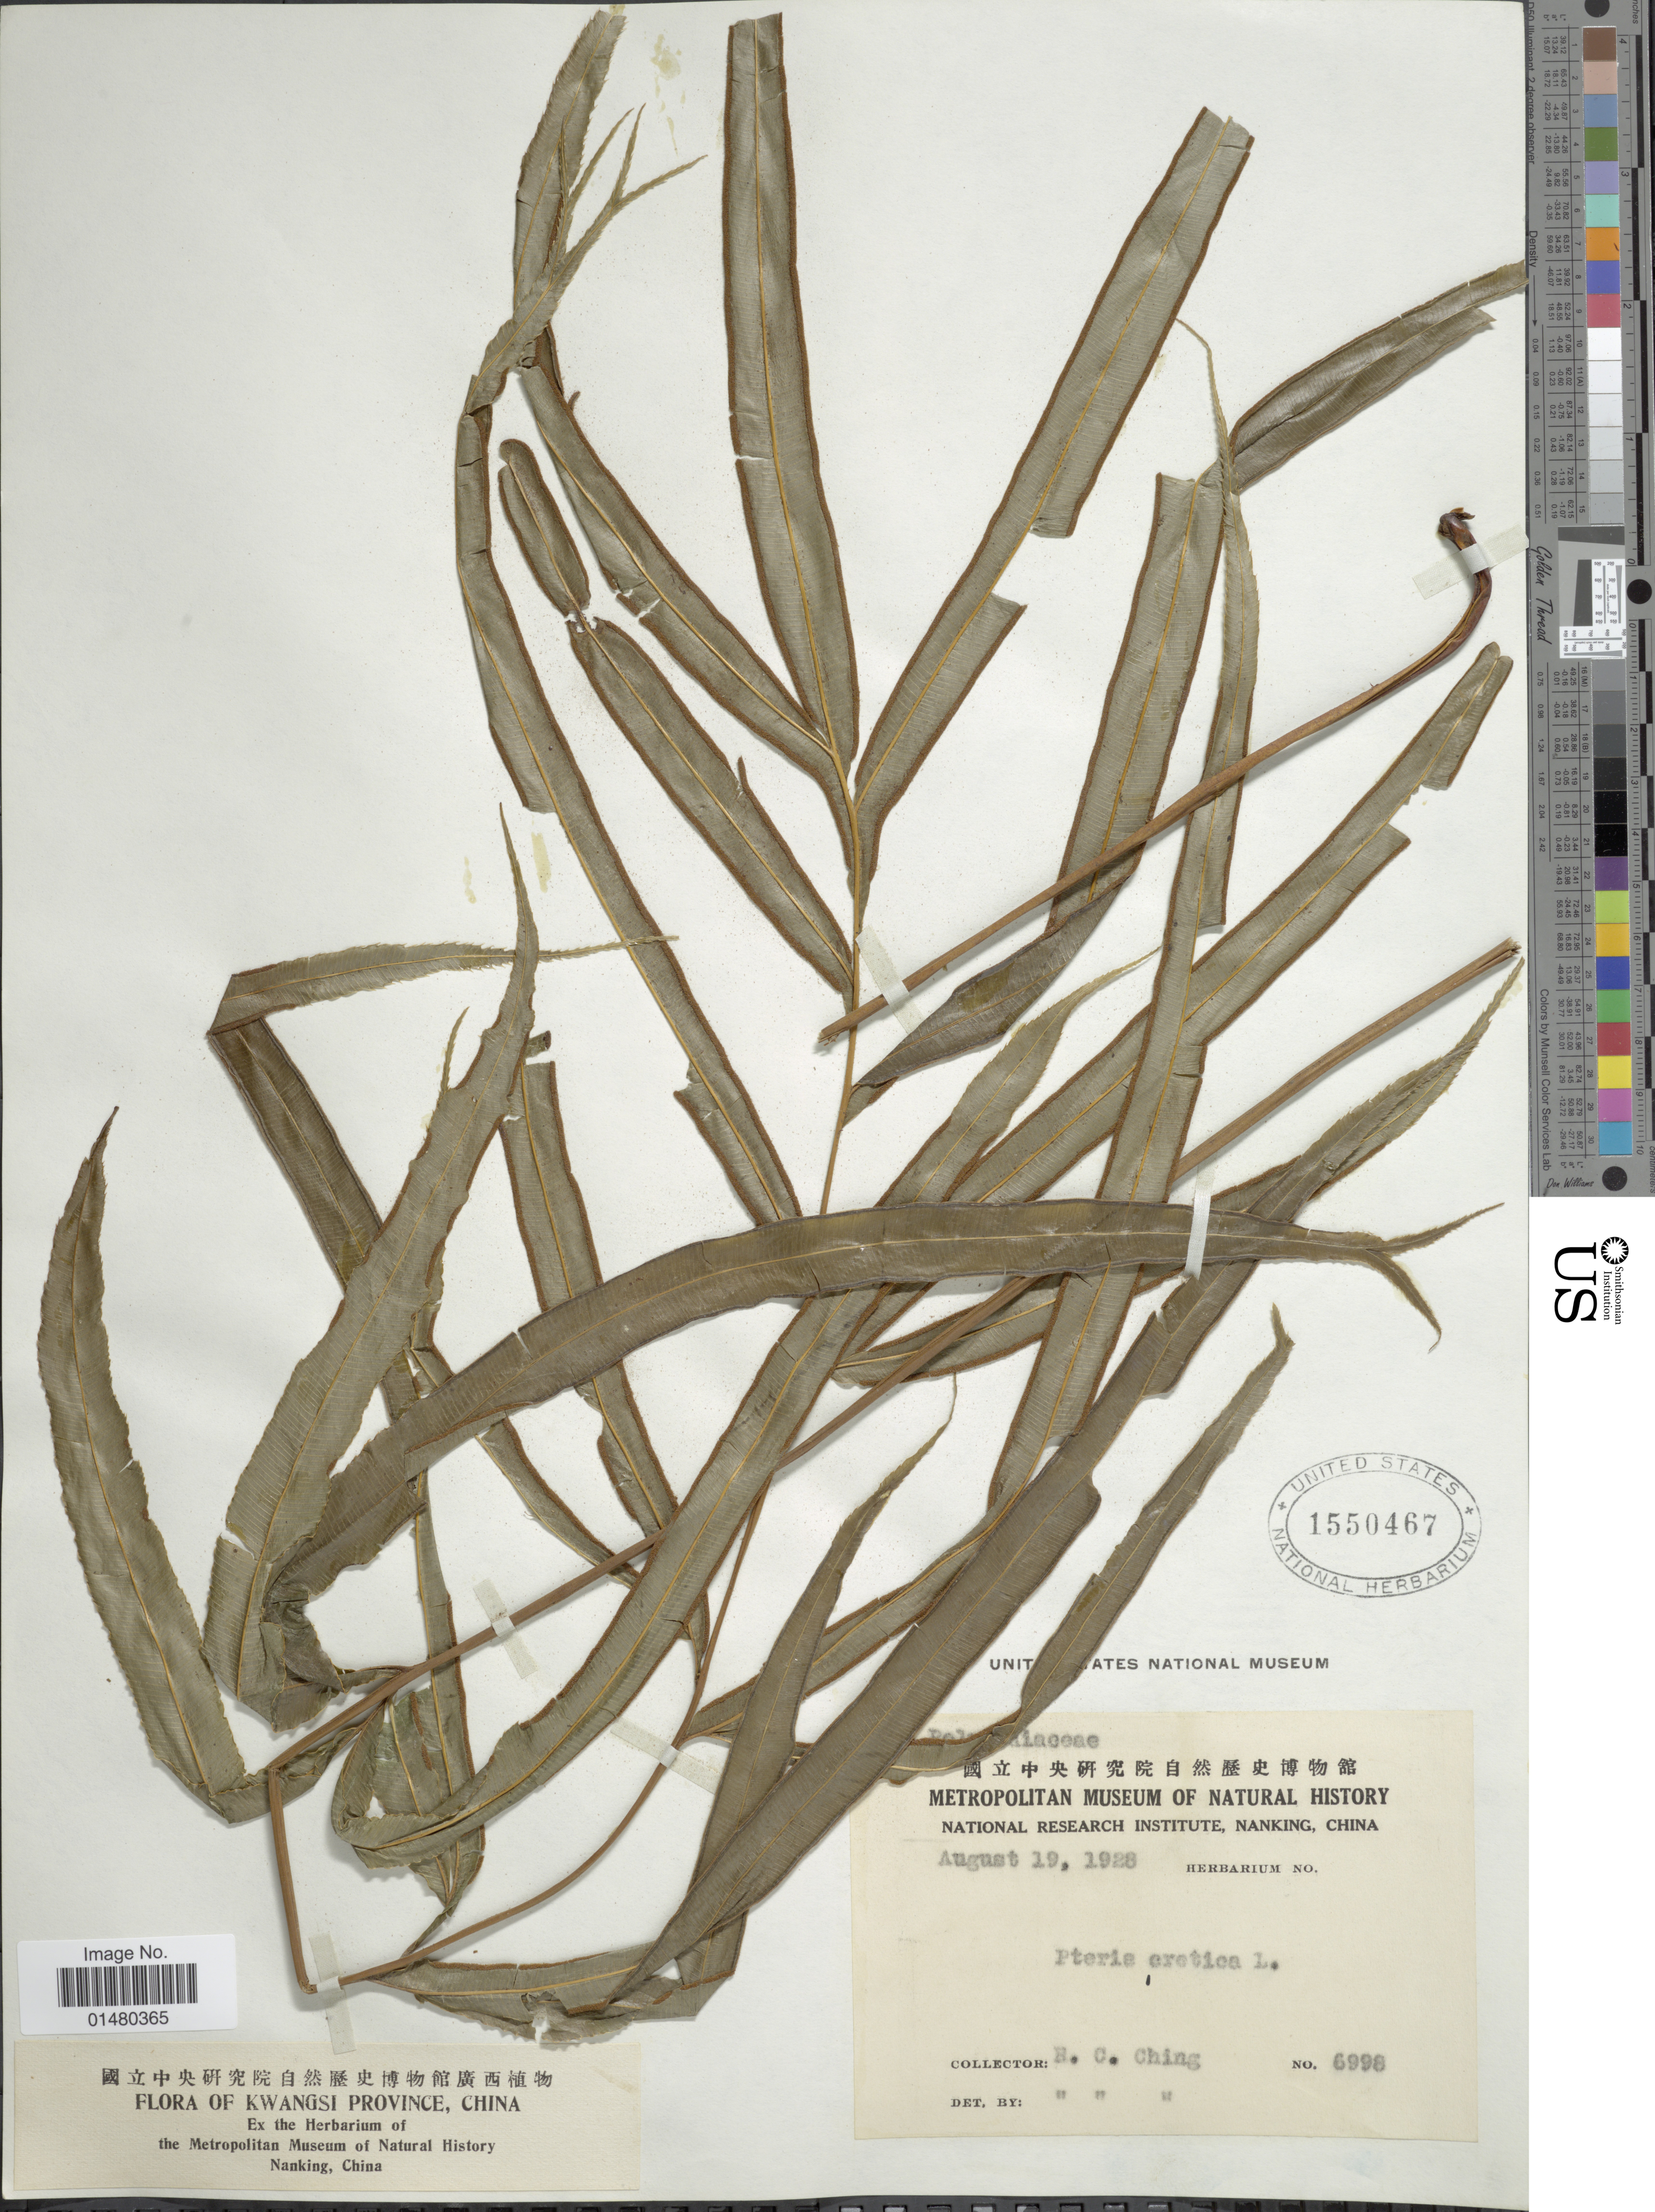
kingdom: Plantae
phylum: Tracheophyta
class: Polypodiopsida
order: Polypodiales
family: Pteridaceae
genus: Pteris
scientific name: Pteris cretica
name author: L.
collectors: R. C. Ching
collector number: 6998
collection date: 1928-08-19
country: China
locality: Kwangsi Province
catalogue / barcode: US 1550467